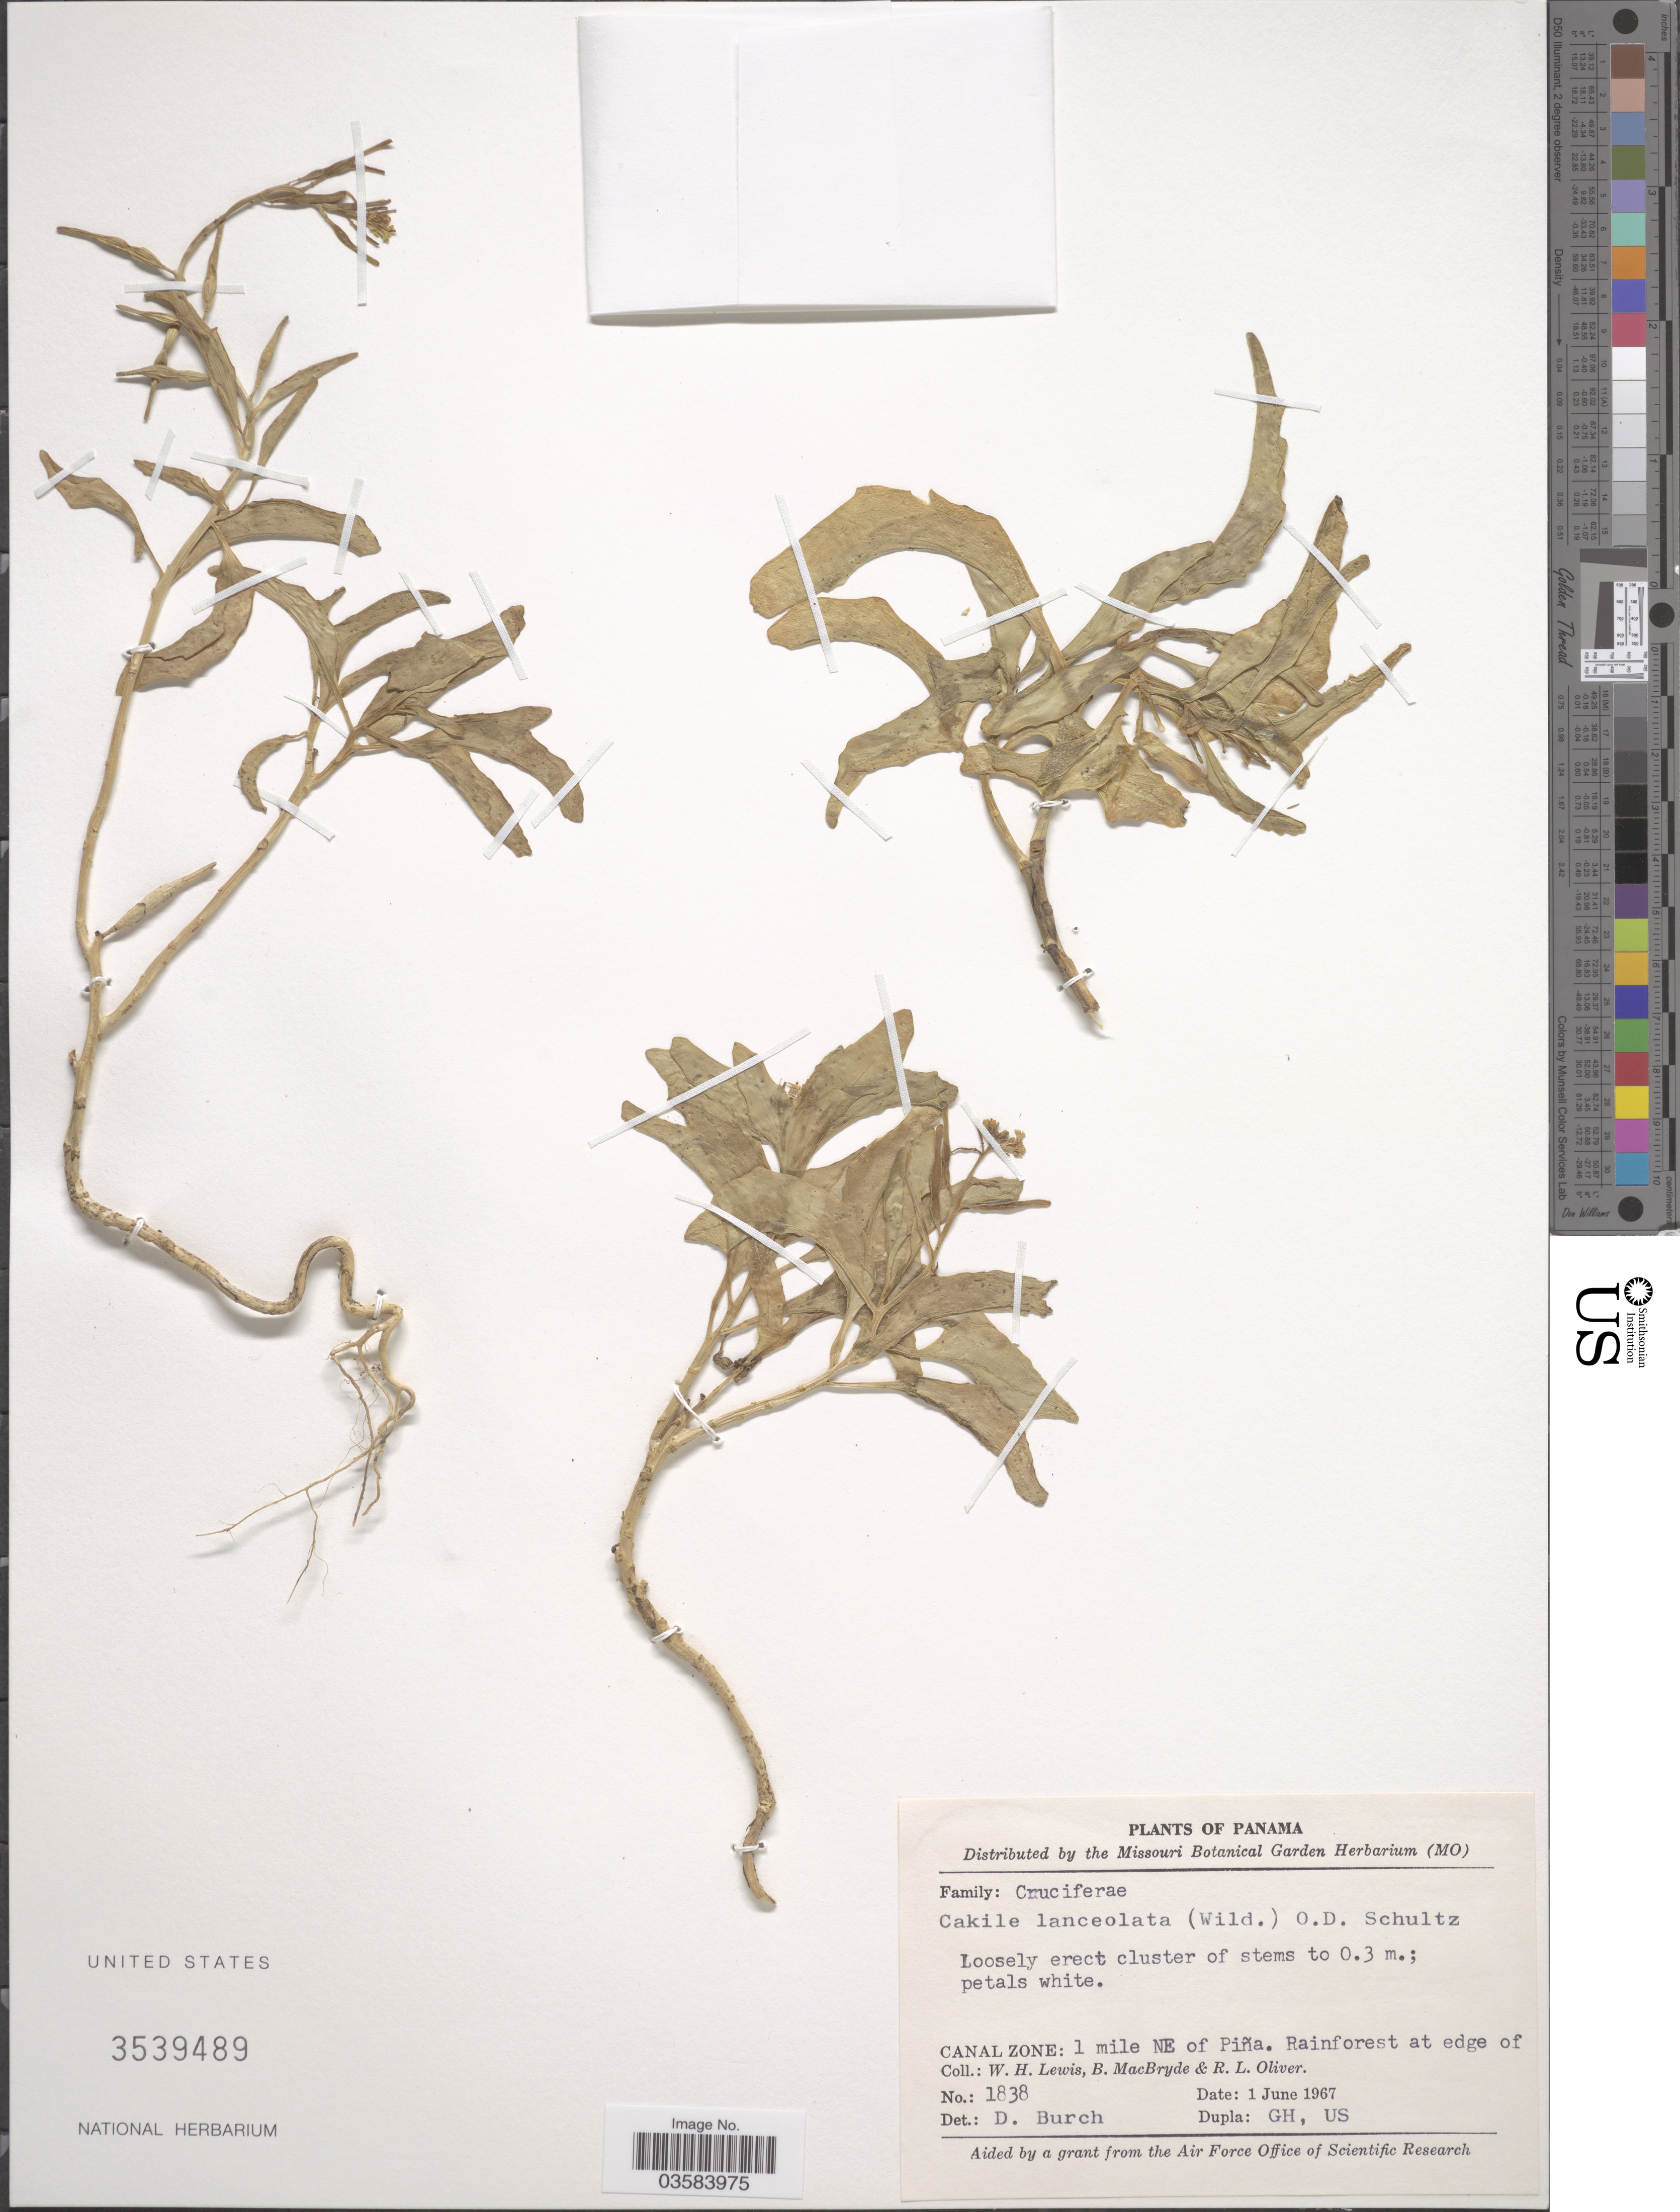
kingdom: Plantae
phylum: Tracheophyta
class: Magnoliopsida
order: Brassicales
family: Brassicaceae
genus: Cakile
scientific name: Cakile lanceolata subsp. lanceolata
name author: (Willd.) O.E. Schulz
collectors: W. H. Lewis, B. MacBryde & R. Oliver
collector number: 1838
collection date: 1967-06-01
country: Panama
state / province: Colón / Panamá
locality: Canal Zone: 1 mile NE of Piña.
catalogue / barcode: US 3539489